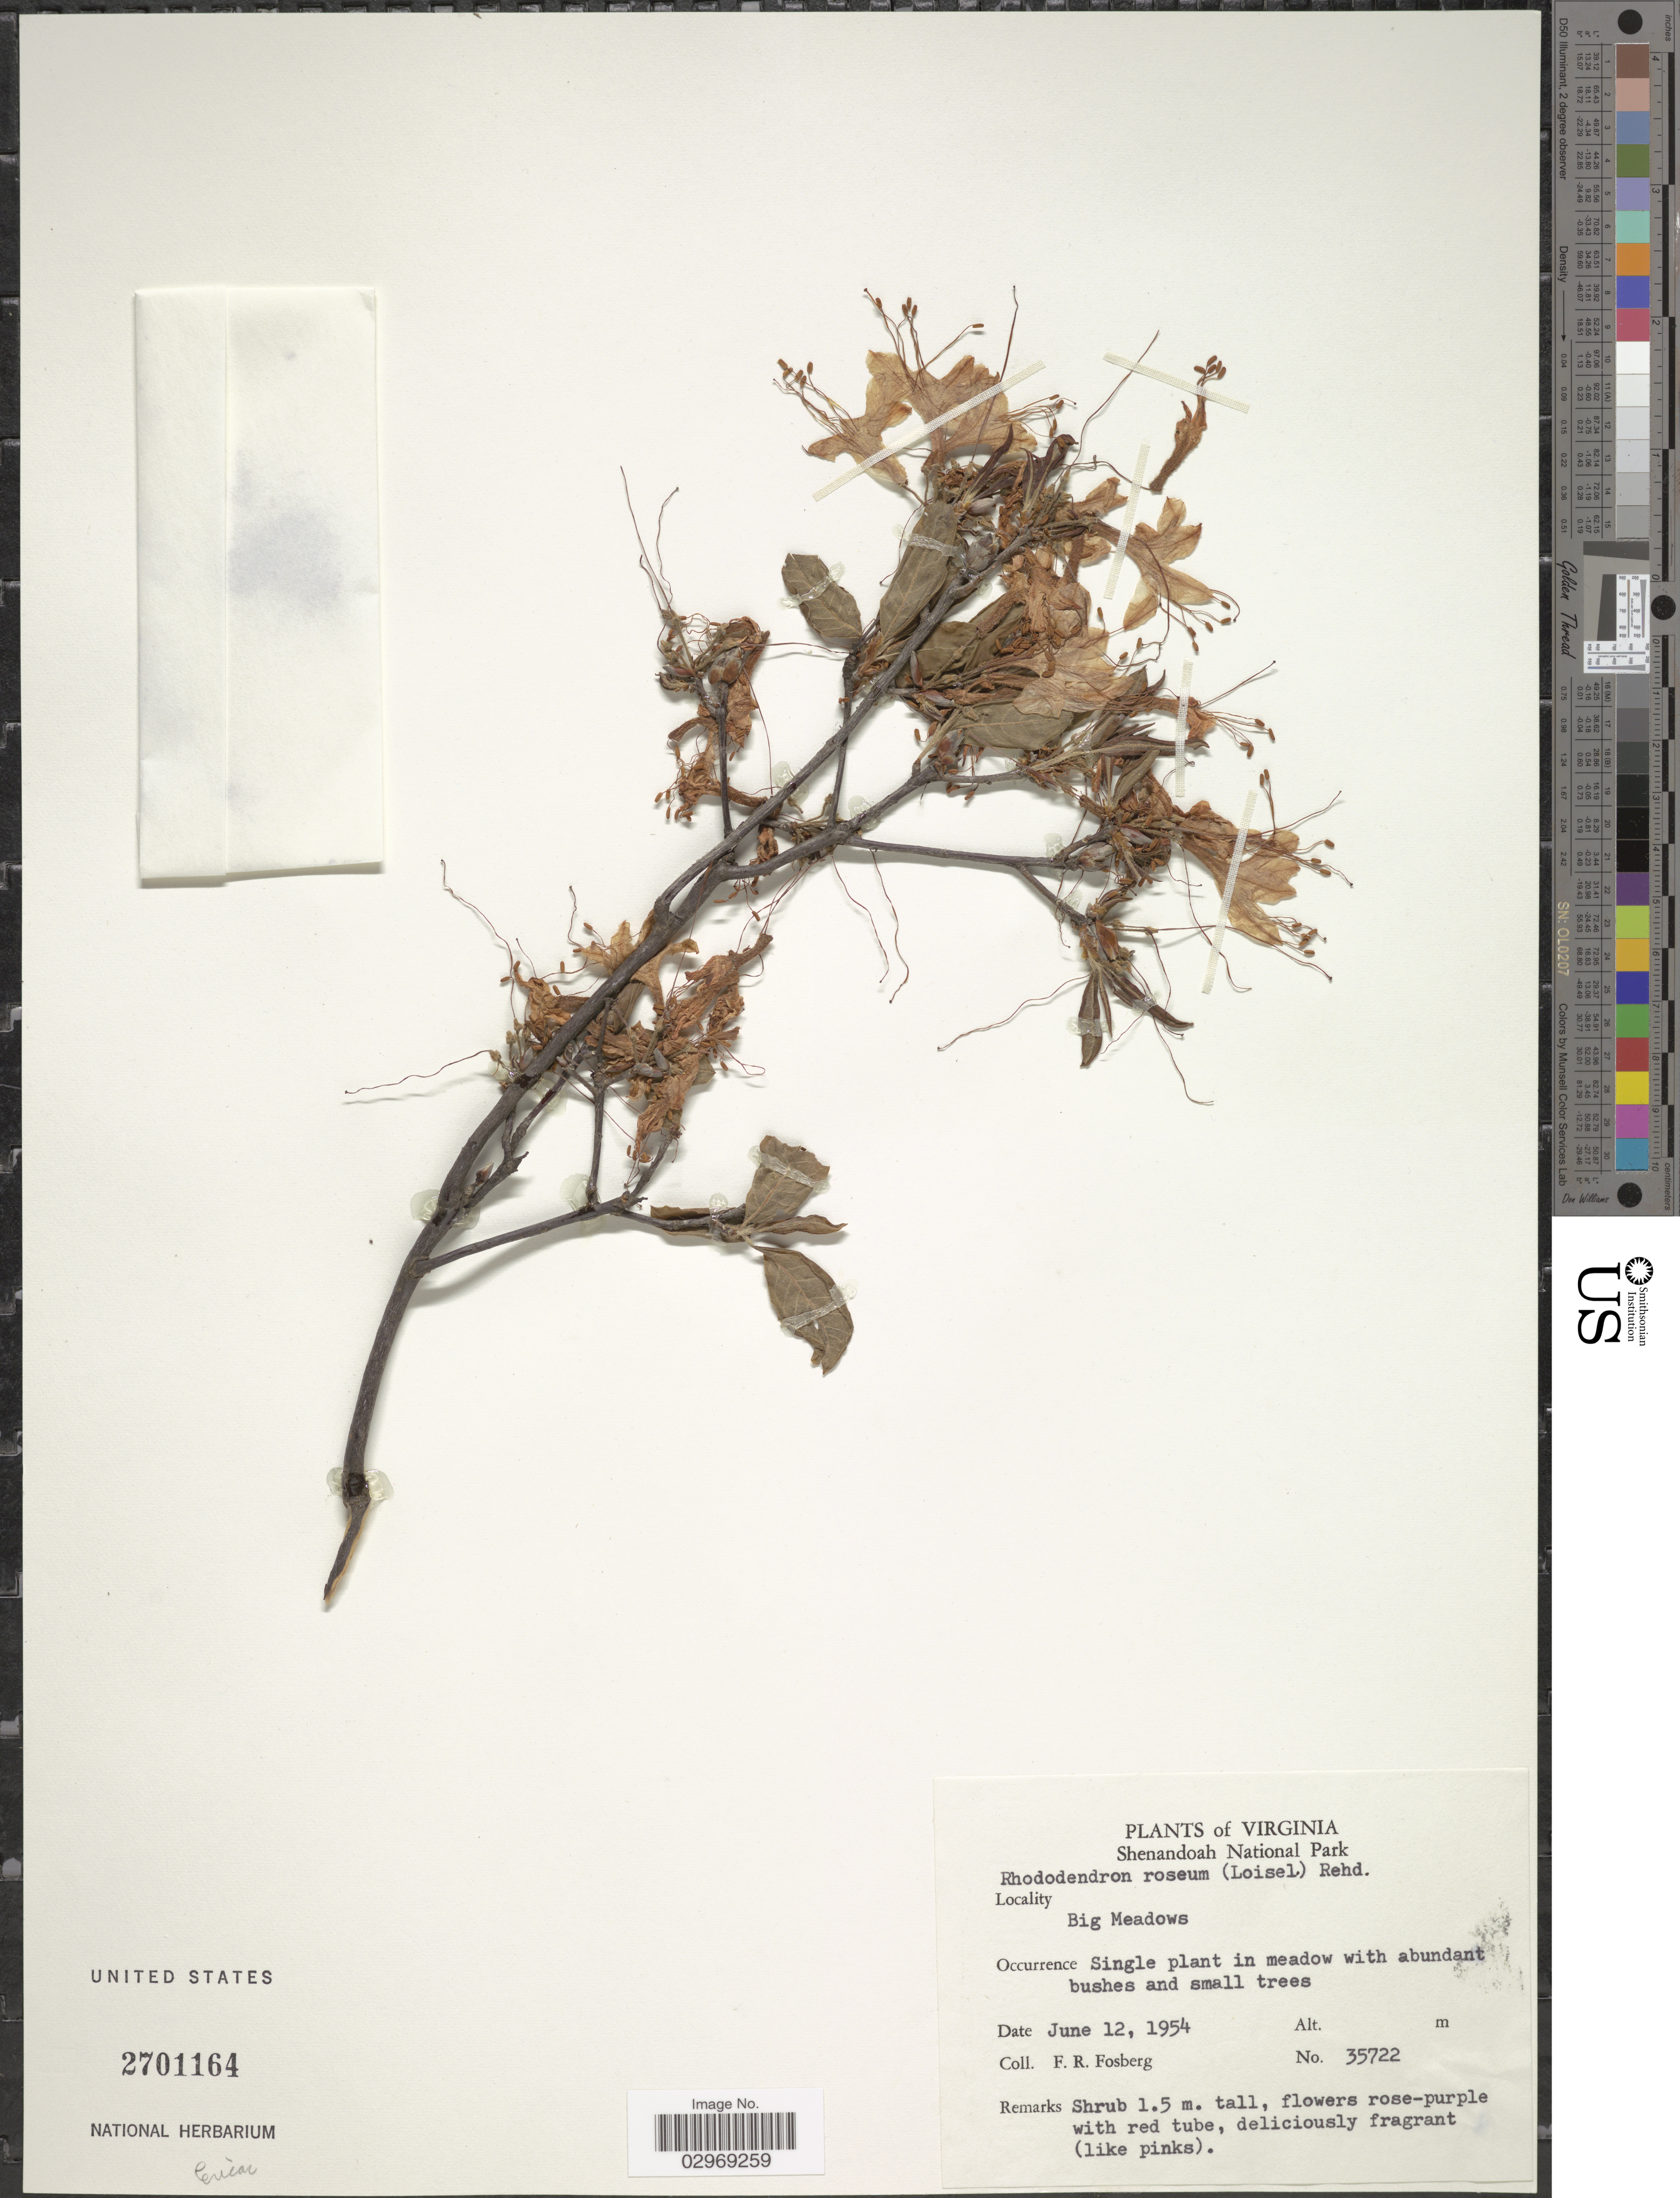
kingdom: Plantae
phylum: Tracheophyta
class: Magnoliopsida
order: Ericales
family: Ericaceae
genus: Rhododendron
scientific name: Rhododendron roseum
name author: (Loisel.) Rehder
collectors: F. R. Fosberg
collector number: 35722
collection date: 1954-06-12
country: United States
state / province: Virginia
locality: Shenandoah National Park. Big Meadows.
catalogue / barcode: US 2701164